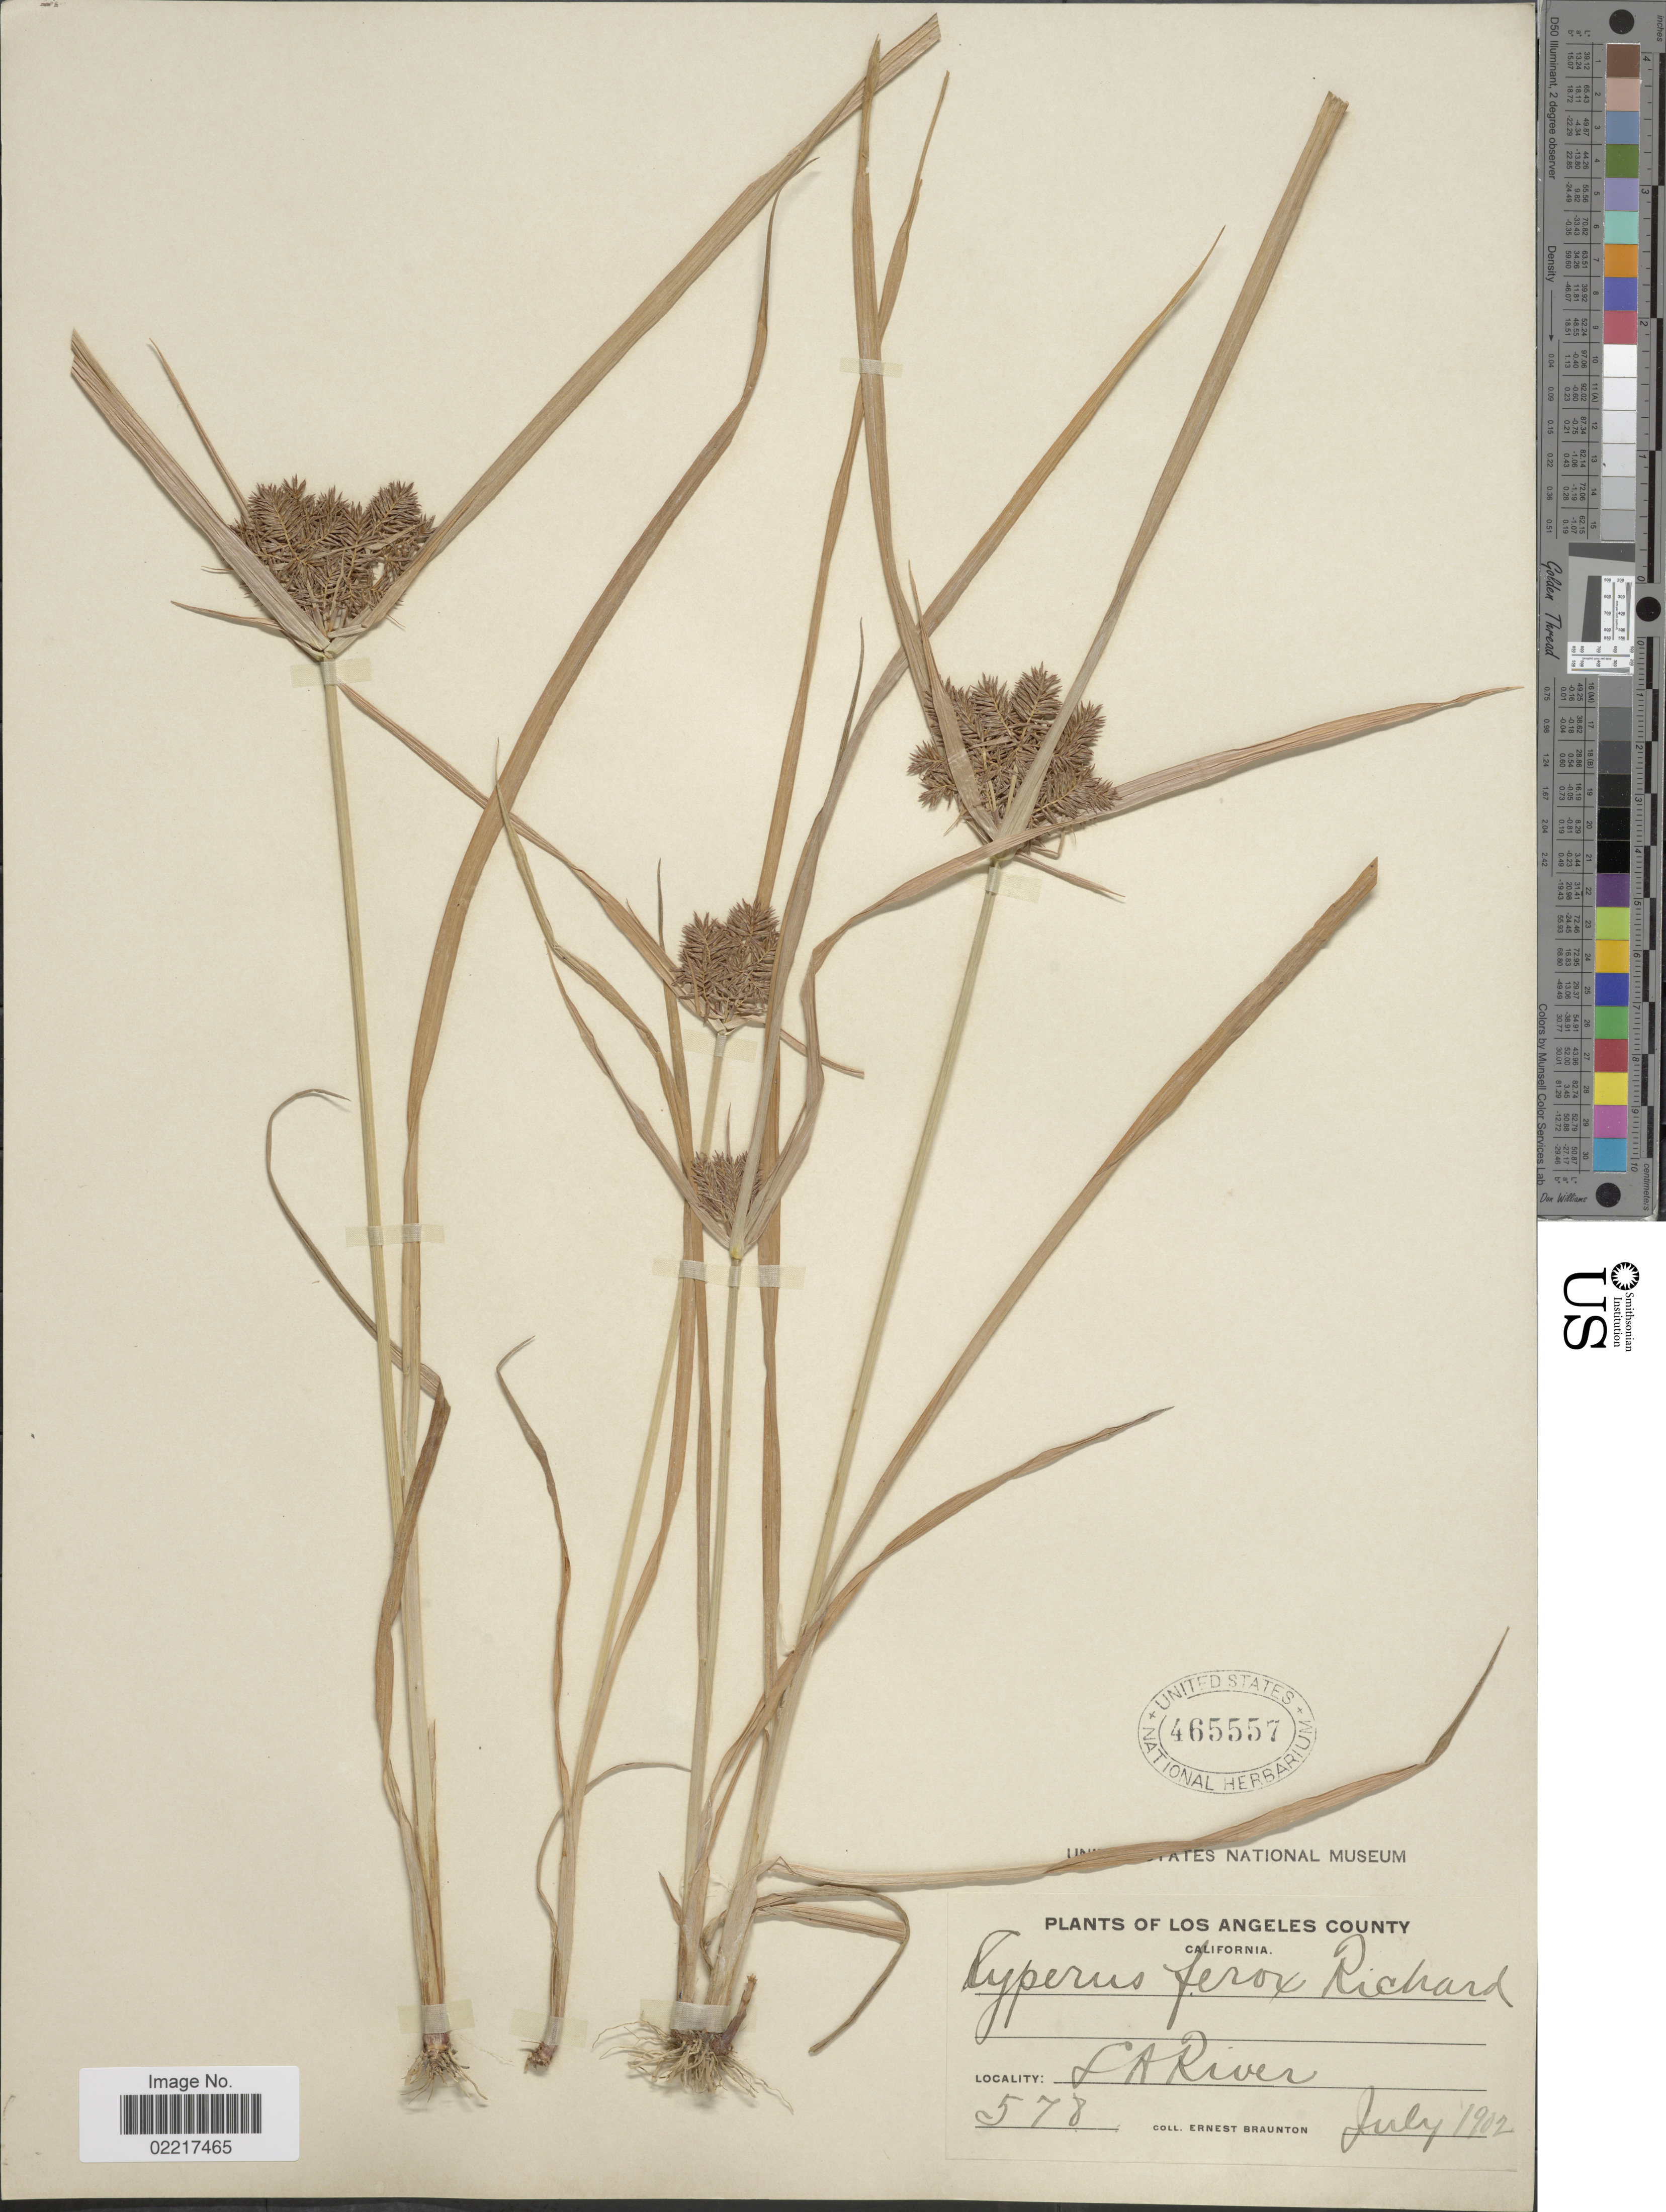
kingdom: Plantae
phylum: Tracheophyta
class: Liliopsida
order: Poales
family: Cyperaceae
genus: Cyperus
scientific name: Cyperus odoratus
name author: L.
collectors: E. Braunton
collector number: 578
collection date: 1902-07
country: United States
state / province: California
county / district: Los Angeles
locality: Los Angeles County, LA. River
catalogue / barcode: US 465557